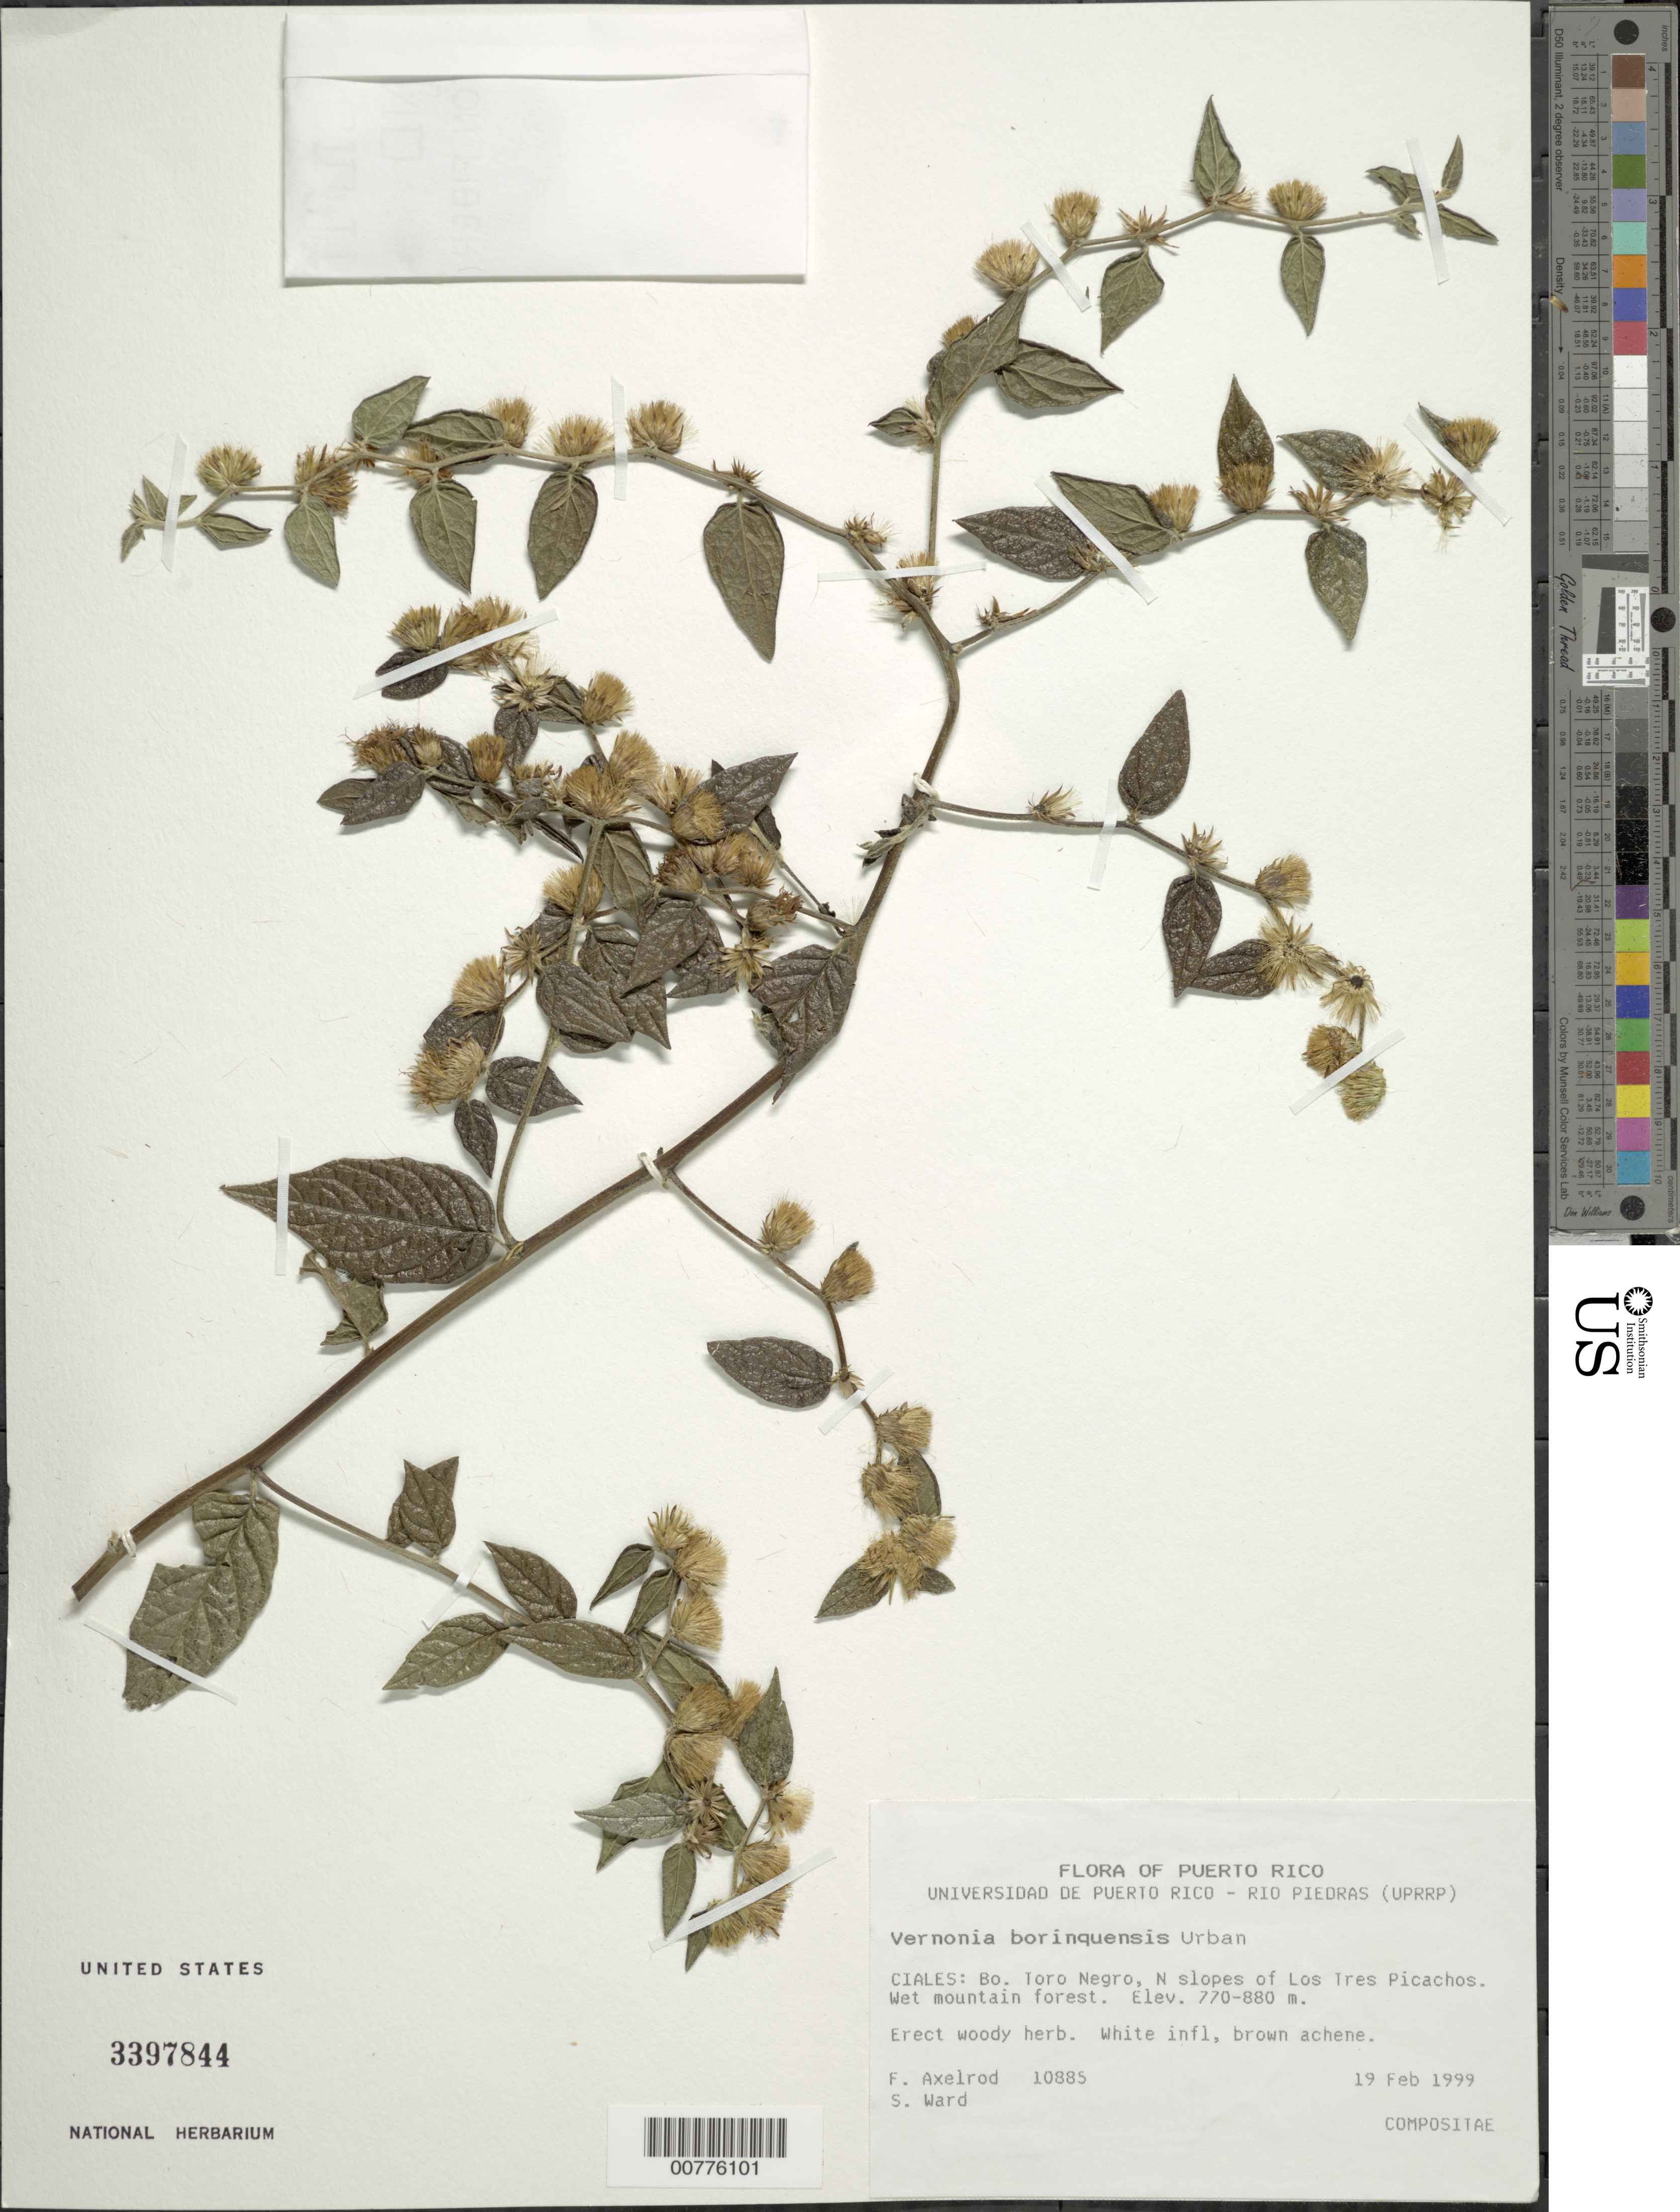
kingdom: Plantae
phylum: Tracheophyta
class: Magnoliopsida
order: Asterales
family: Asteraceae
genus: Lepidaploa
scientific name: Lepidaploa borinquensis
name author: (Urb.) H. Rob.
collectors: F. S. Axelrod & S. Ward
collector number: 10885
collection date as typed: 19 Feb 1999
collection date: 1999-02-19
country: Puerto Rico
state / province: Ciales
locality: Ciales: Bo. Toro Negro, N slopes of Los Tres Picachos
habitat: Wet mountain forest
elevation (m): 770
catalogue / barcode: US 3397844